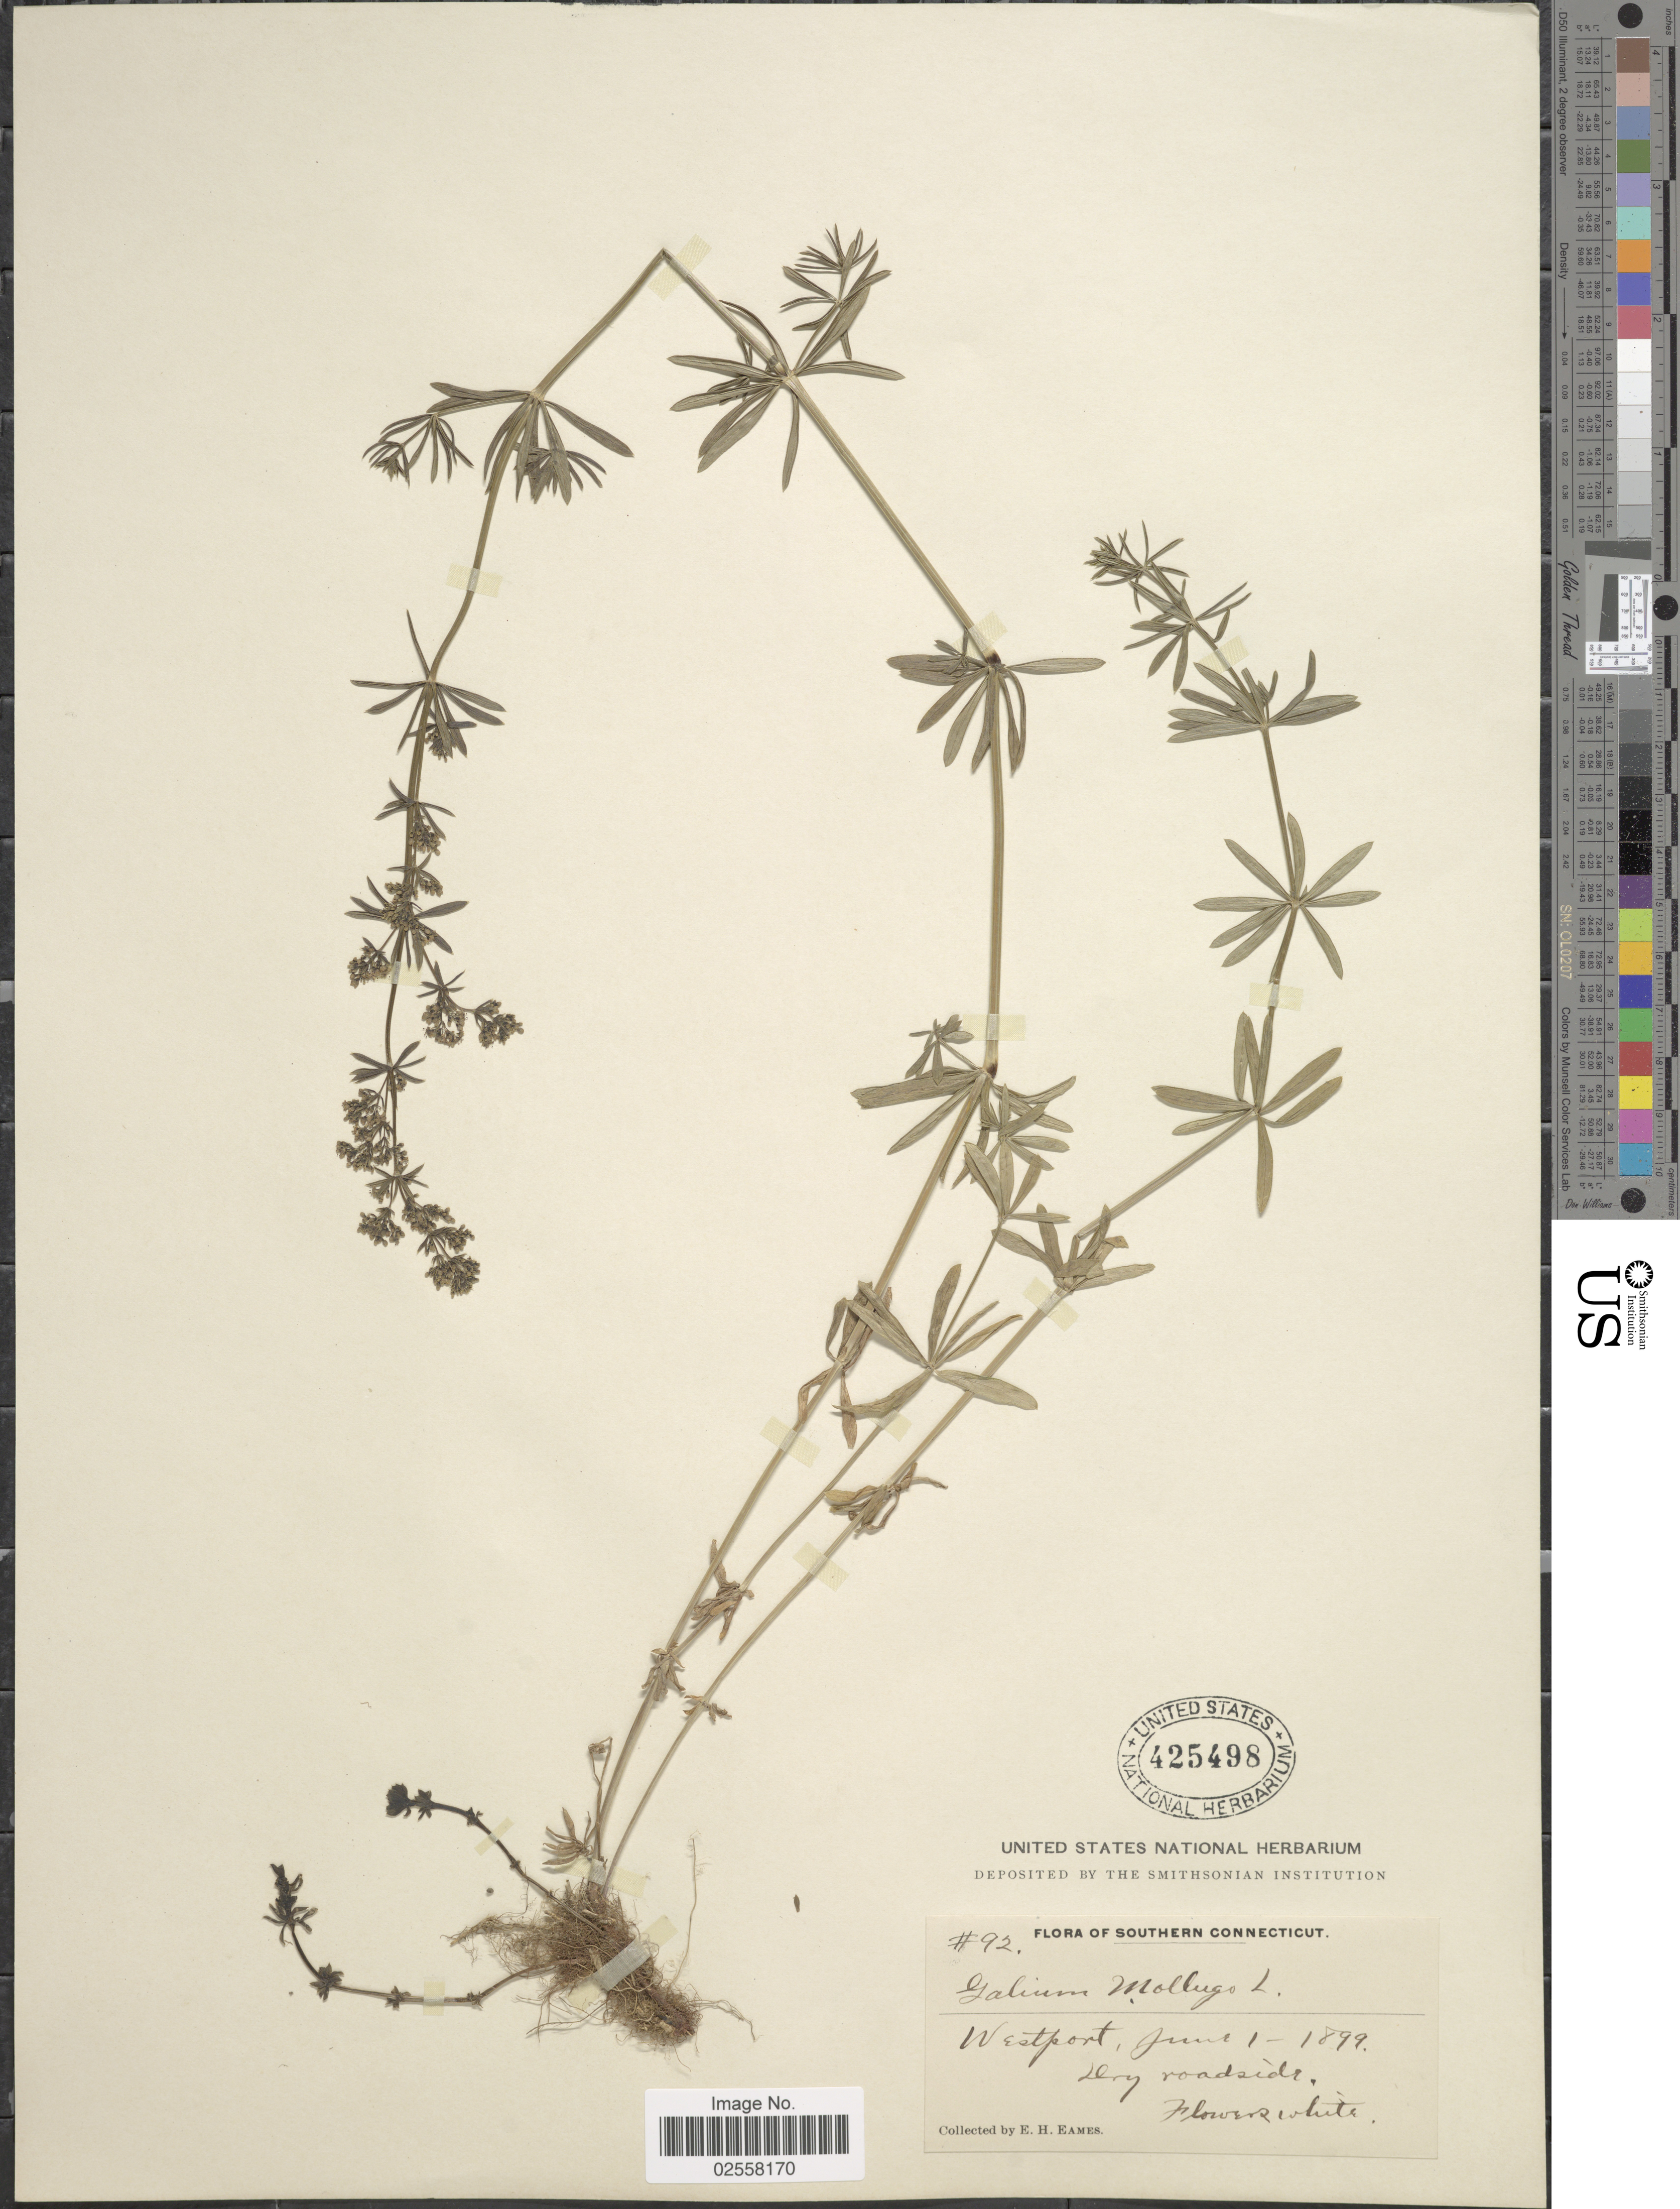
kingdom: Plantae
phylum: Tracheophyta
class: Magnoliopsida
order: Gentianales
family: Rubiaceae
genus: Galium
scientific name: Galium mollugo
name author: L.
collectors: E. H. Eames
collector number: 92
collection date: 1899-06-01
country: United States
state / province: Connecticut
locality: Southern Connecticut, Westport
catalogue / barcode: US 425498